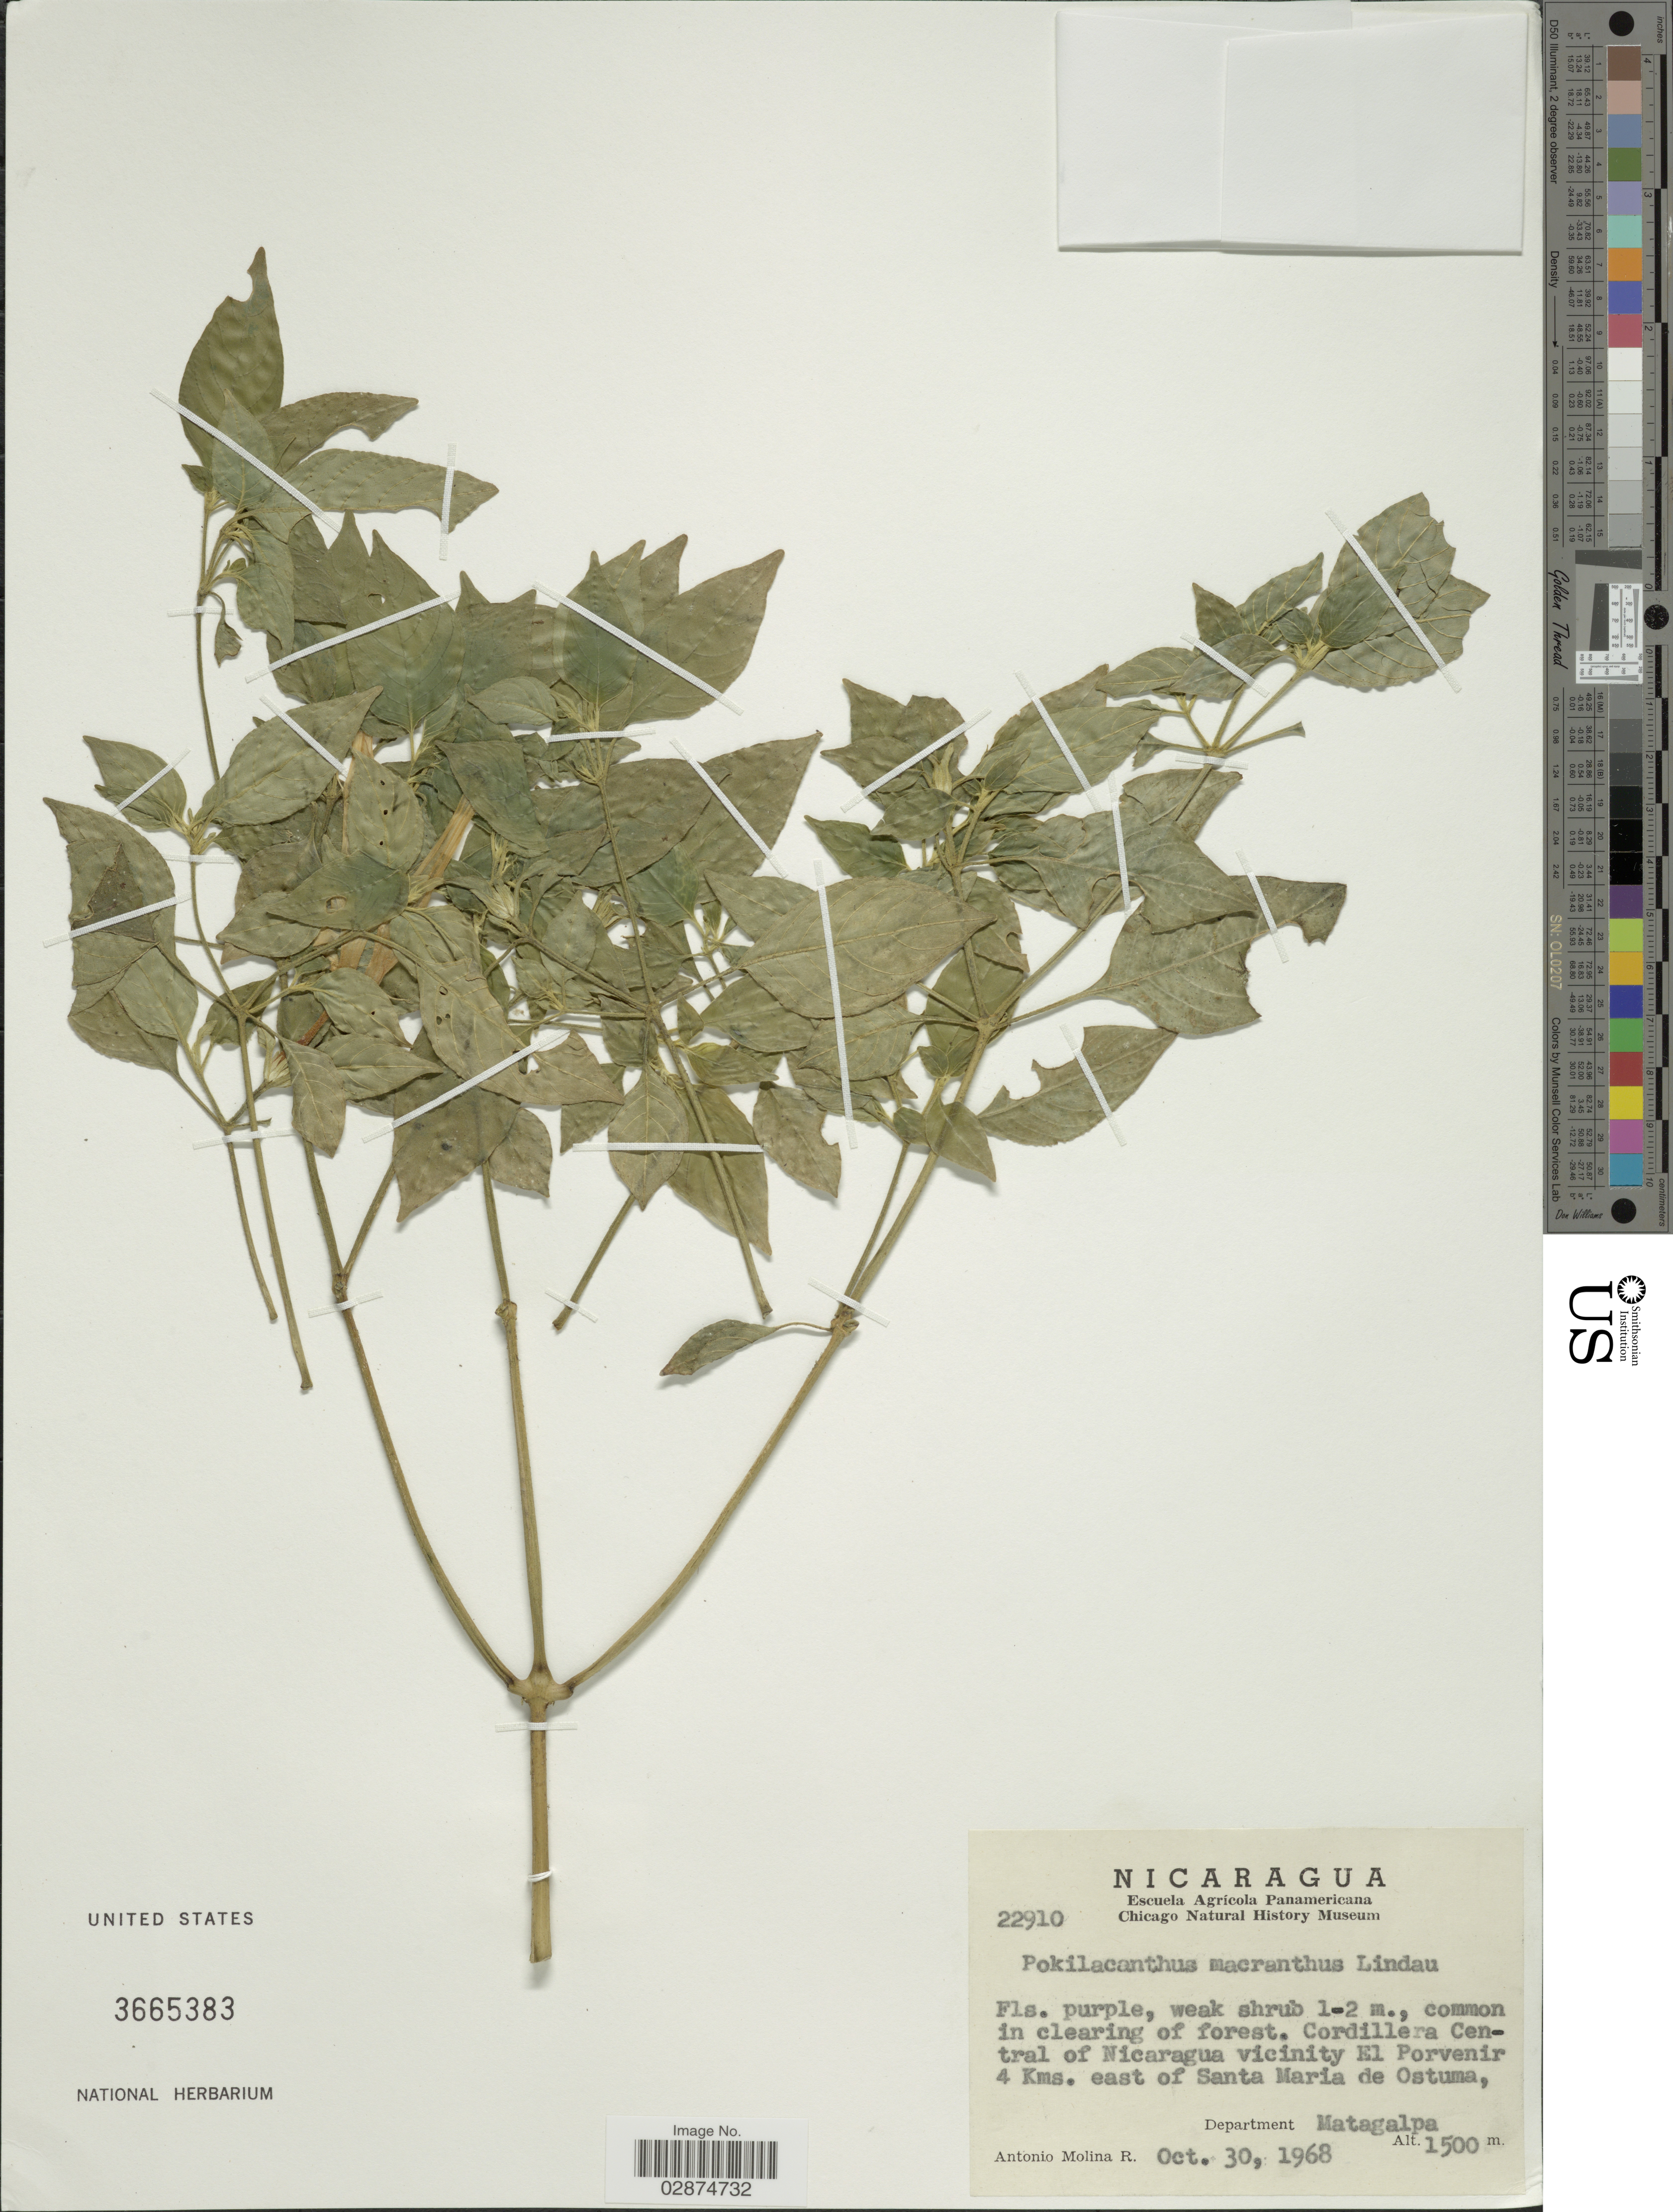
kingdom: Plantae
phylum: Tracheophyta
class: Magnoliopsida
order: Lamiales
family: Acanthaceae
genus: Poikilacanthus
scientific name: Poikilacanthus macranthus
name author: Lindau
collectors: A. Molina R.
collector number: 22910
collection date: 1968-10-30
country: Nicaragua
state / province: Matagalpa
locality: Cordillera Central of Nicaragua vicinity El Porvenir 4 Kms. east of Santa Maria de Ostuma, Department Matagalpa.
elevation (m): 1500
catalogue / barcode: US 3665383